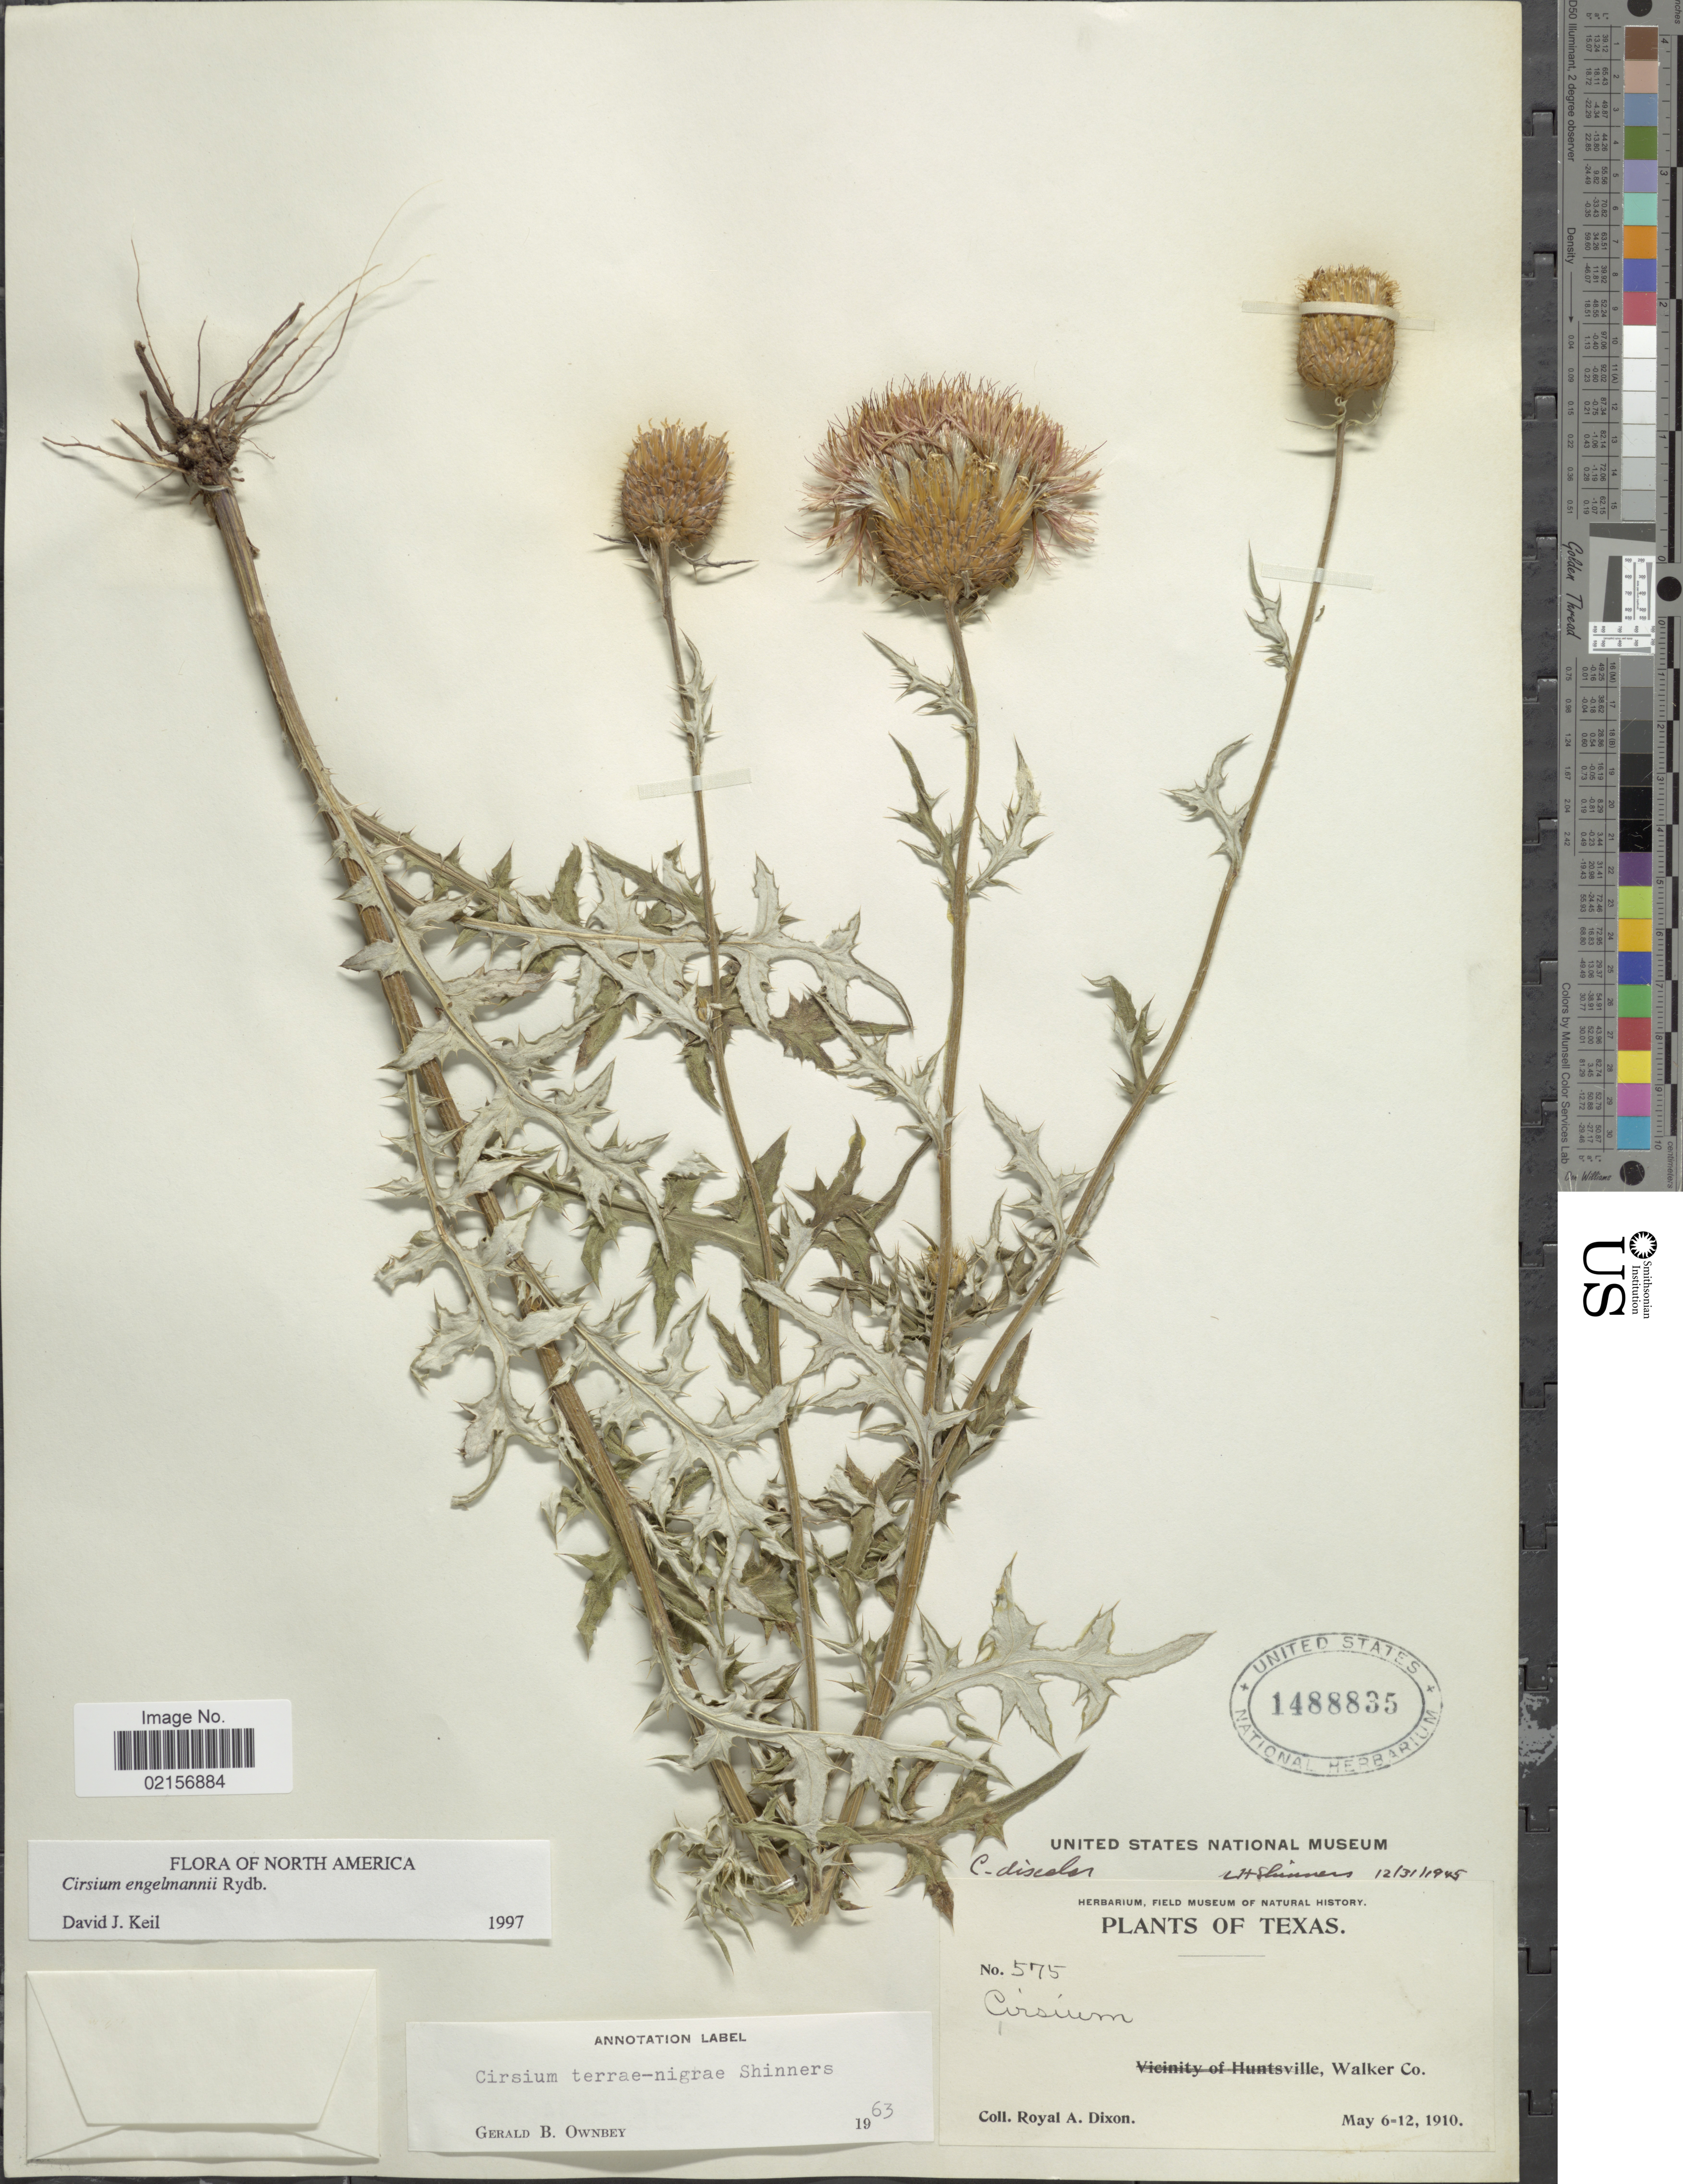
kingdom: Plantae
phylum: Tracheophyta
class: Magnoliopsida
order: Asterales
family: Asteraceae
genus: Cirsium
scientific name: Cirsium engelmannii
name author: Rydb.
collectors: R. A. Dixon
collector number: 575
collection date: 1910-05-06/1910-05-12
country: United States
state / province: Texas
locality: Walker Co.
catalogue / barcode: US 1488835